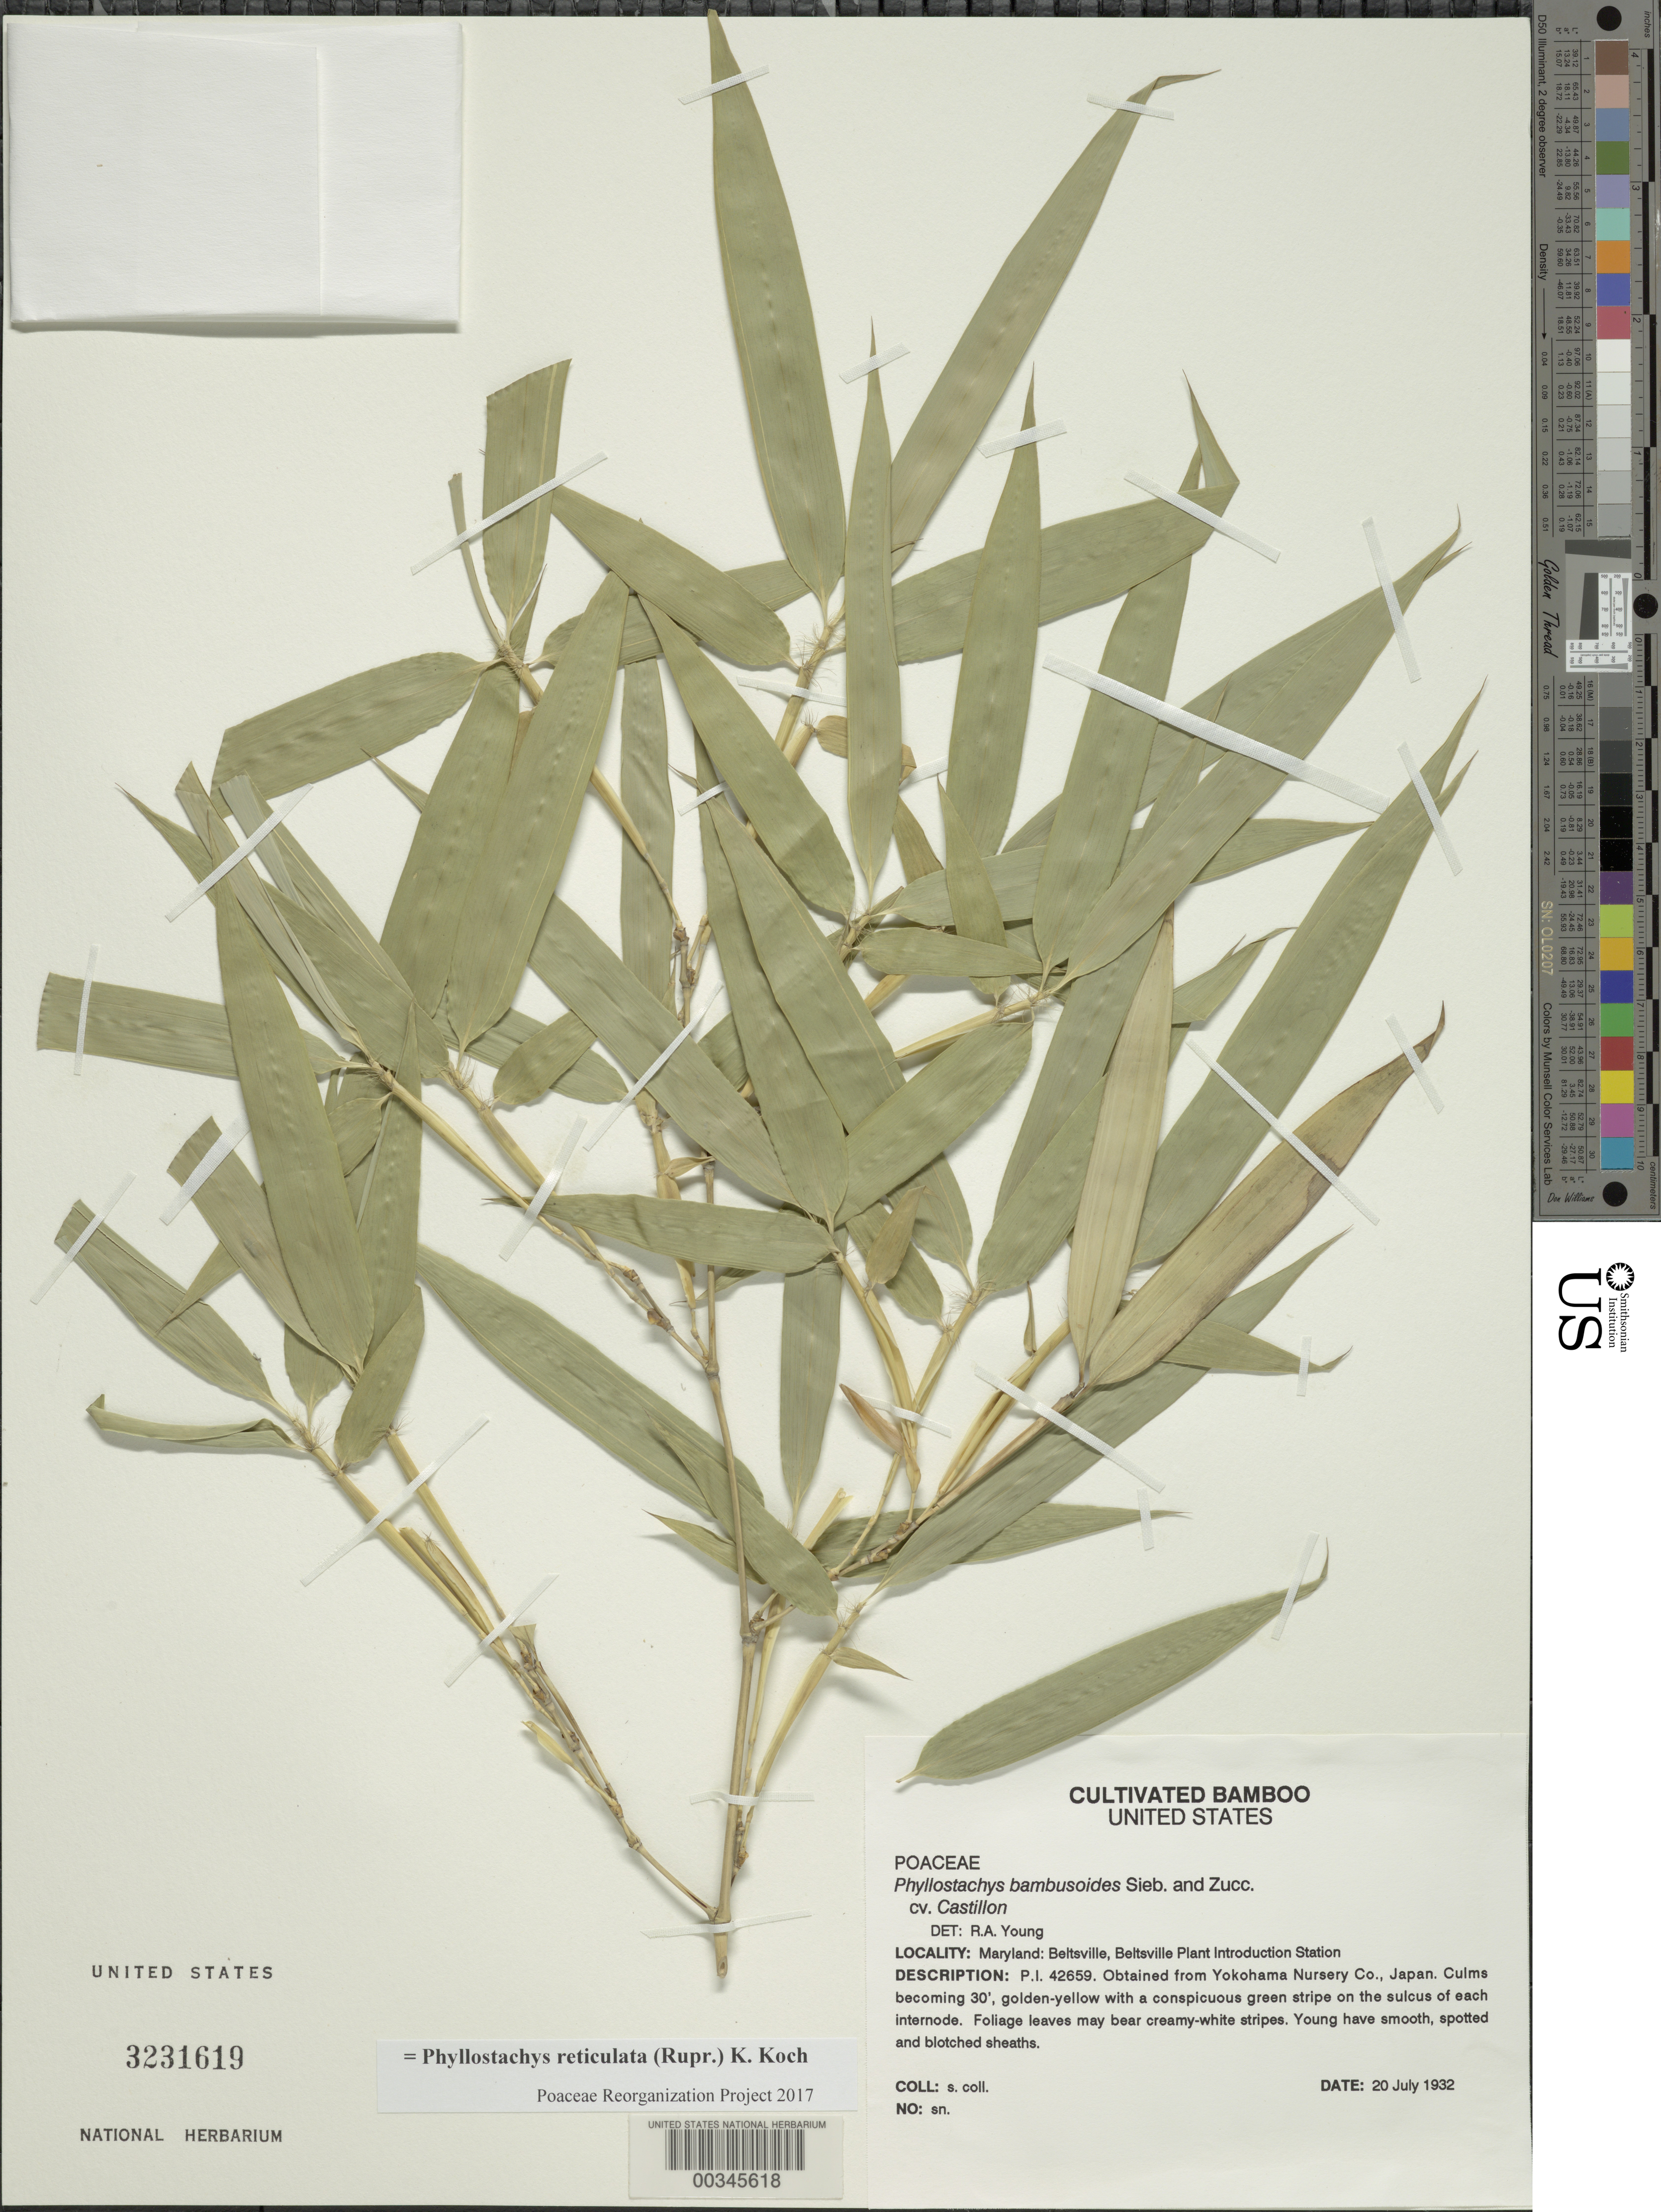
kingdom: Plantae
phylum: Tracheophyta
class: Liliopsida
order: Poales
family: Poaceae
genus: Phyllostachys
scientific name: Phyllostachys reticulata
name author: (Rupr.) K. Koch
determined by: Poaceae Reorganization Project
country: United States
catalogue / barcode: US 3231619